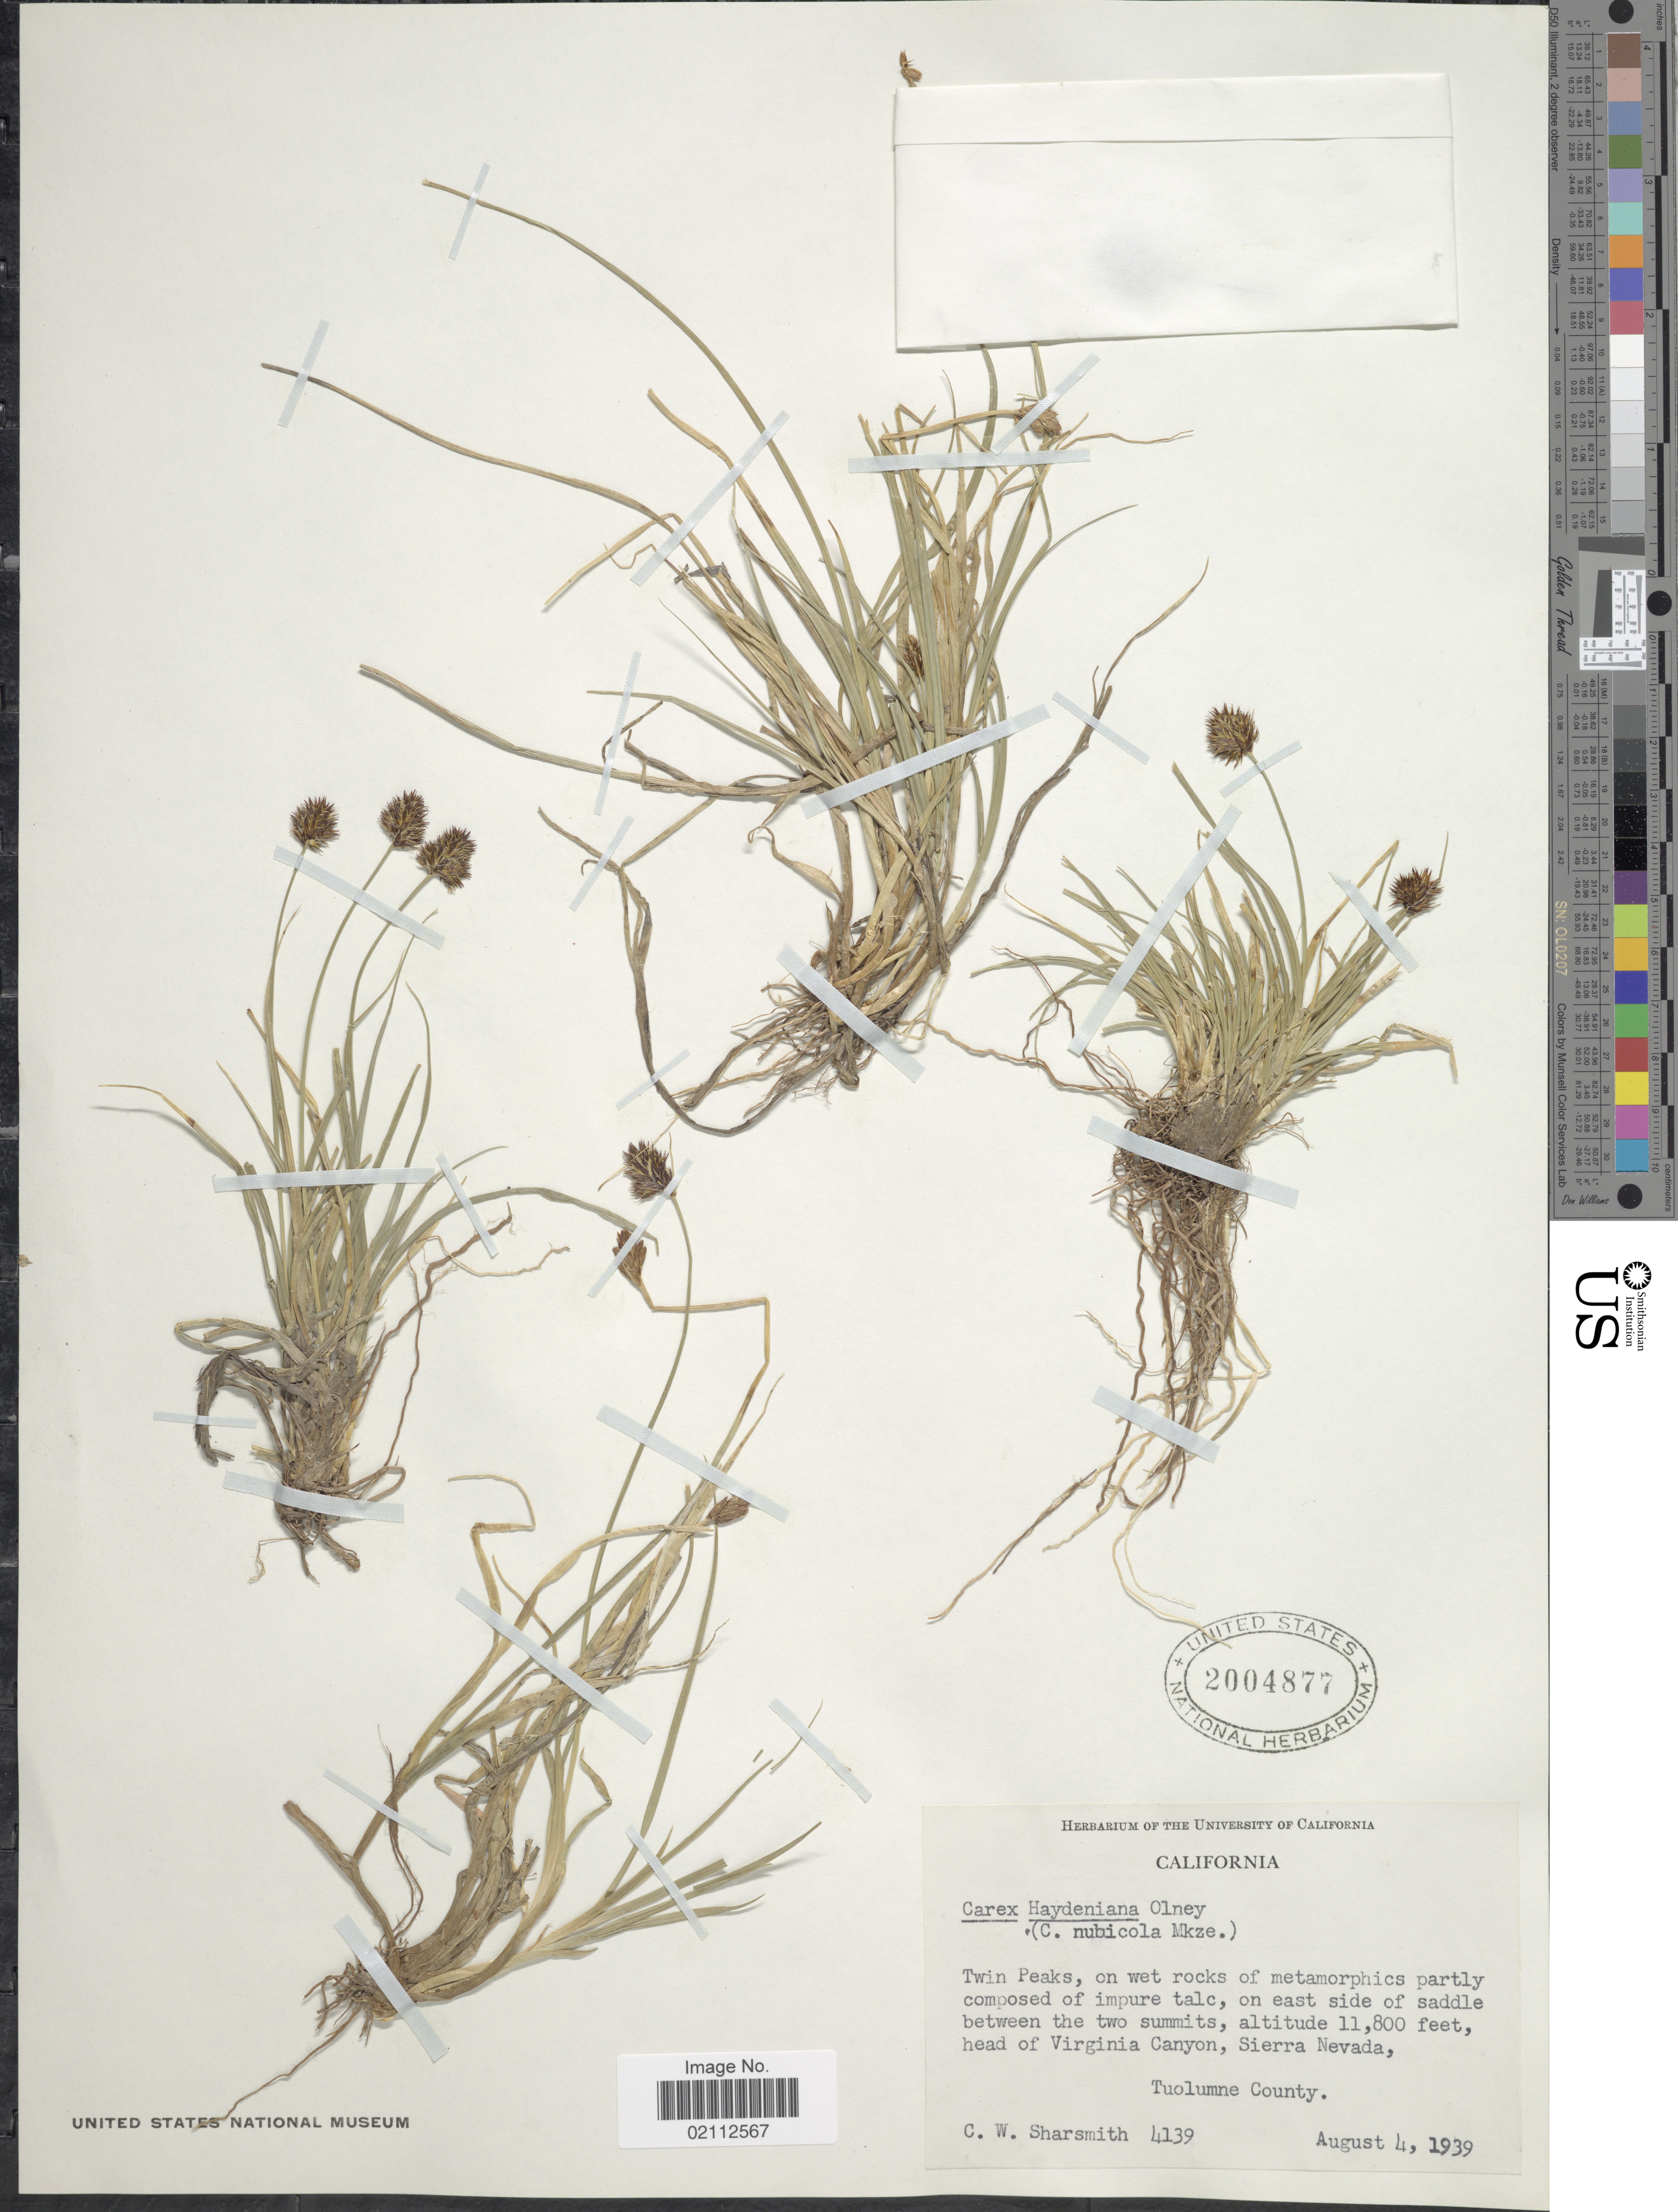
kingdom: Plantae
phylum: Tracheophyta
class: Liliopsida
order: Poales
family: Cyperaceae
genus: Carex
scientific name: Carex haydeniana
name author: Olney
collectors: C. Sharsmith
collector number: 4139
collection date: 1939-08-04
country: United States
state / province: California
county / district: Tuolumne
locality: Twin Peaks, on wet rocks of metamorphic partly composed of impure talc, on east side of saddle between the two summits, head of Virginia Canyon, Sierra Nevada, Tuolumne County.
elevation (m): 3597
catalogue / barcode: US 2004877